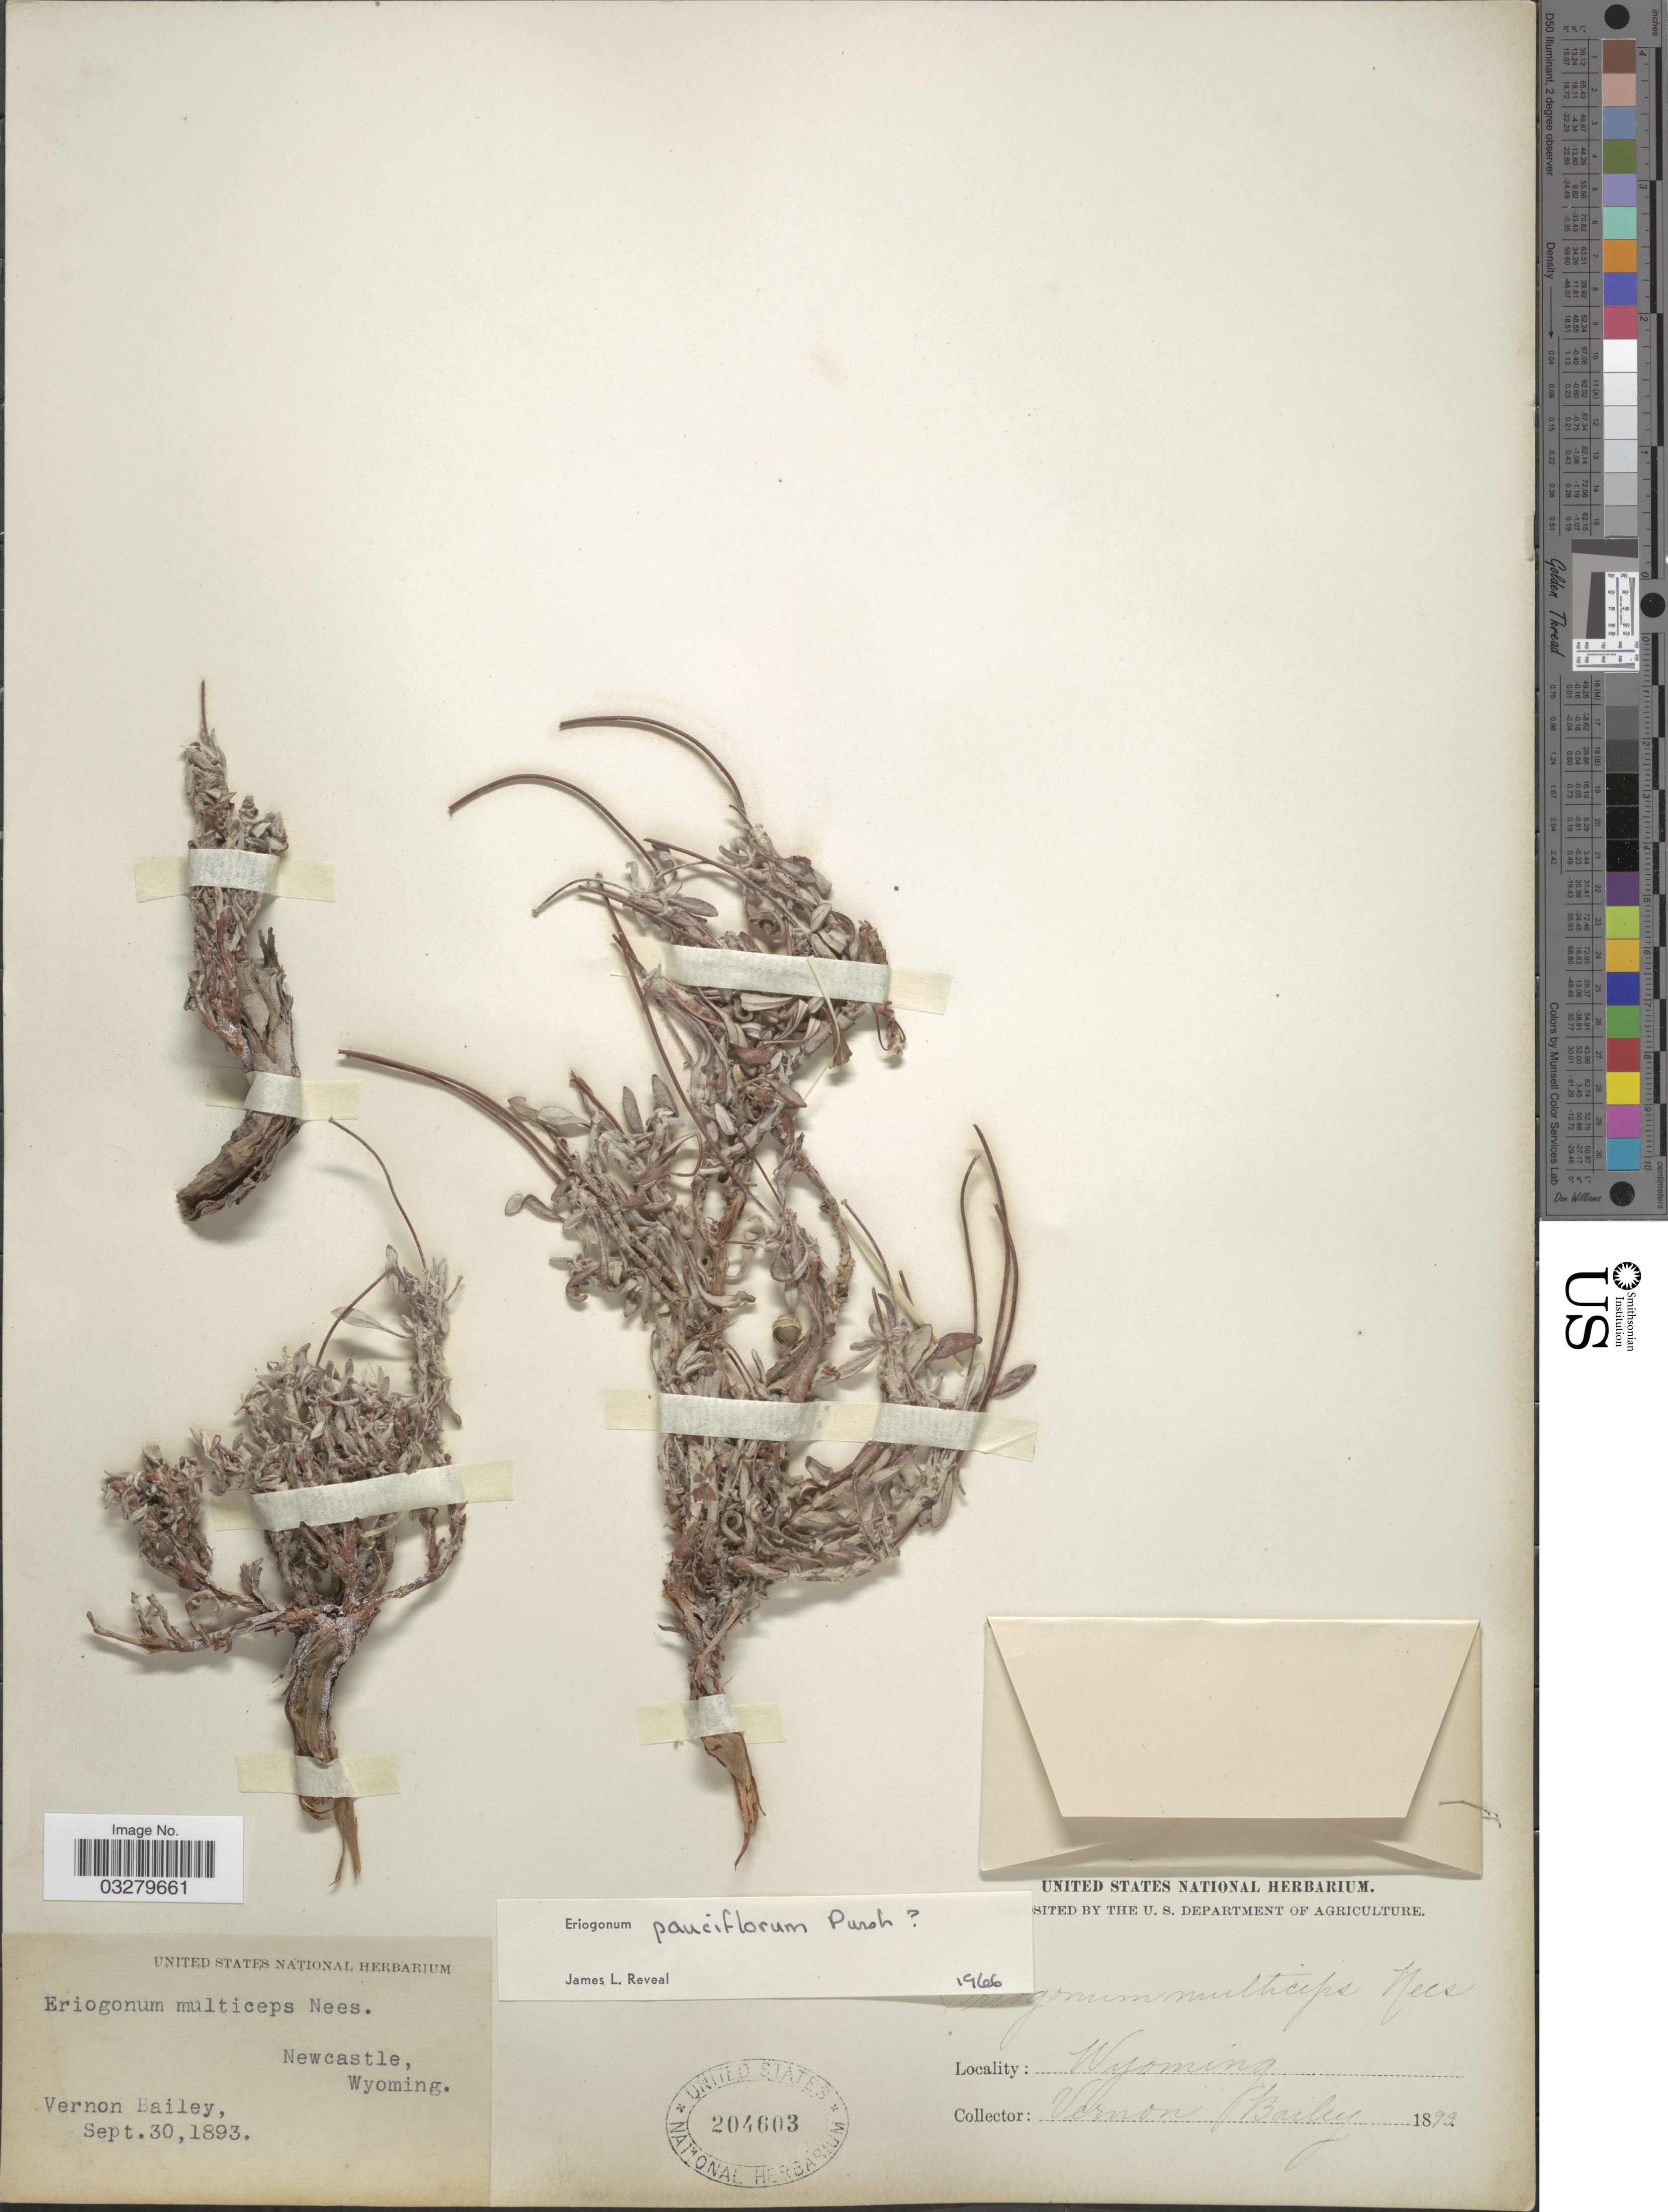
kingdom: Plantae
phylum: Tracheophyta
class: Magnoliopsida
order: Caryophyllales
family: Polygonaceae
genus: Eriogonum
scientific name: Eriogonum pauciflorum var. pauciflorum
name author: Pursh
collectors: V. O. Bailey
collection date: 1893-09-30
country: United States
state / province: Wyoming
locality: Newcastle.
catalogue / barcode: US 204603